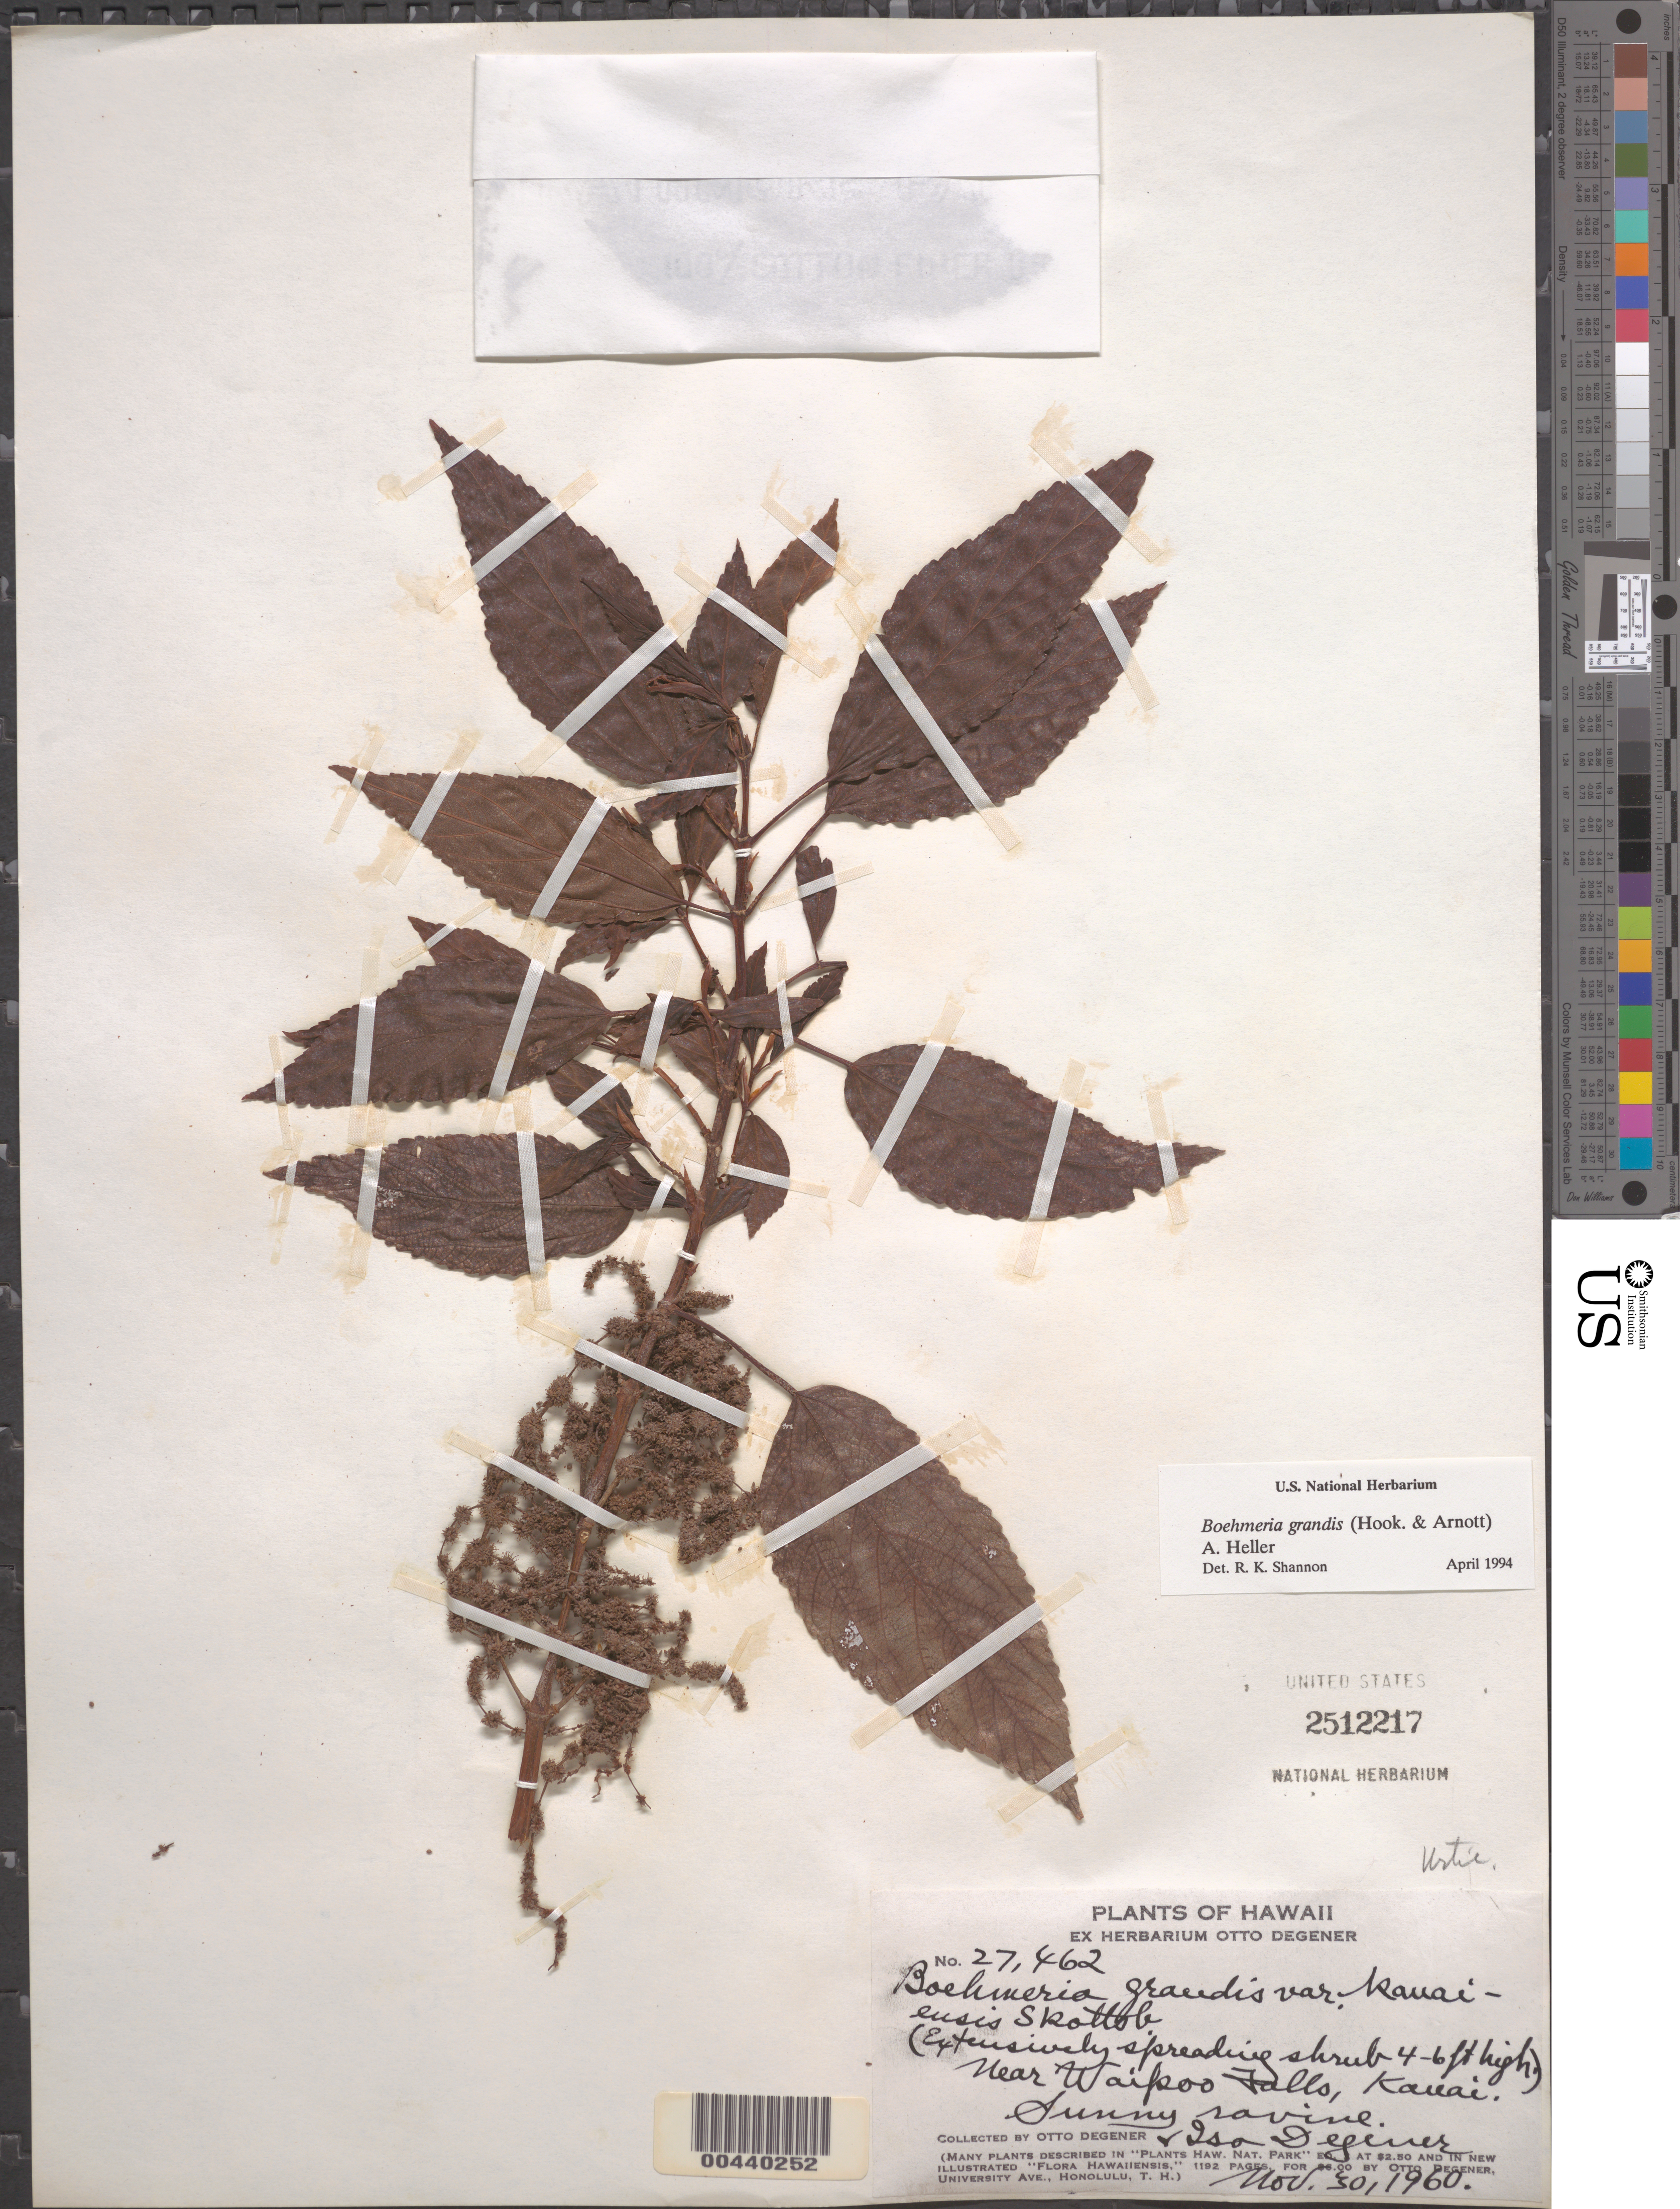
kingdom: Plantae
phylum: Tracheophyta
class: Magnoliopsida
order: Rosales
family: Urticaceae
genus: Boehmeria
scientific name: Boehmeria grandis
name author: (Hook. & Arn.) A. Heller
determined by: Shannon, R. K., (UNITED STATES)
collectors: O. Degener & I. Degener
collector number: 27462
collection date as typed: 30 Nov 1960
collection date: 1960-11-30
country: United States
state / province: Hawaii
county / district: Kauai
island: Kaua'i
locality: Ravine, near Waipoo Falls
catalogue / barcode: US 2512217